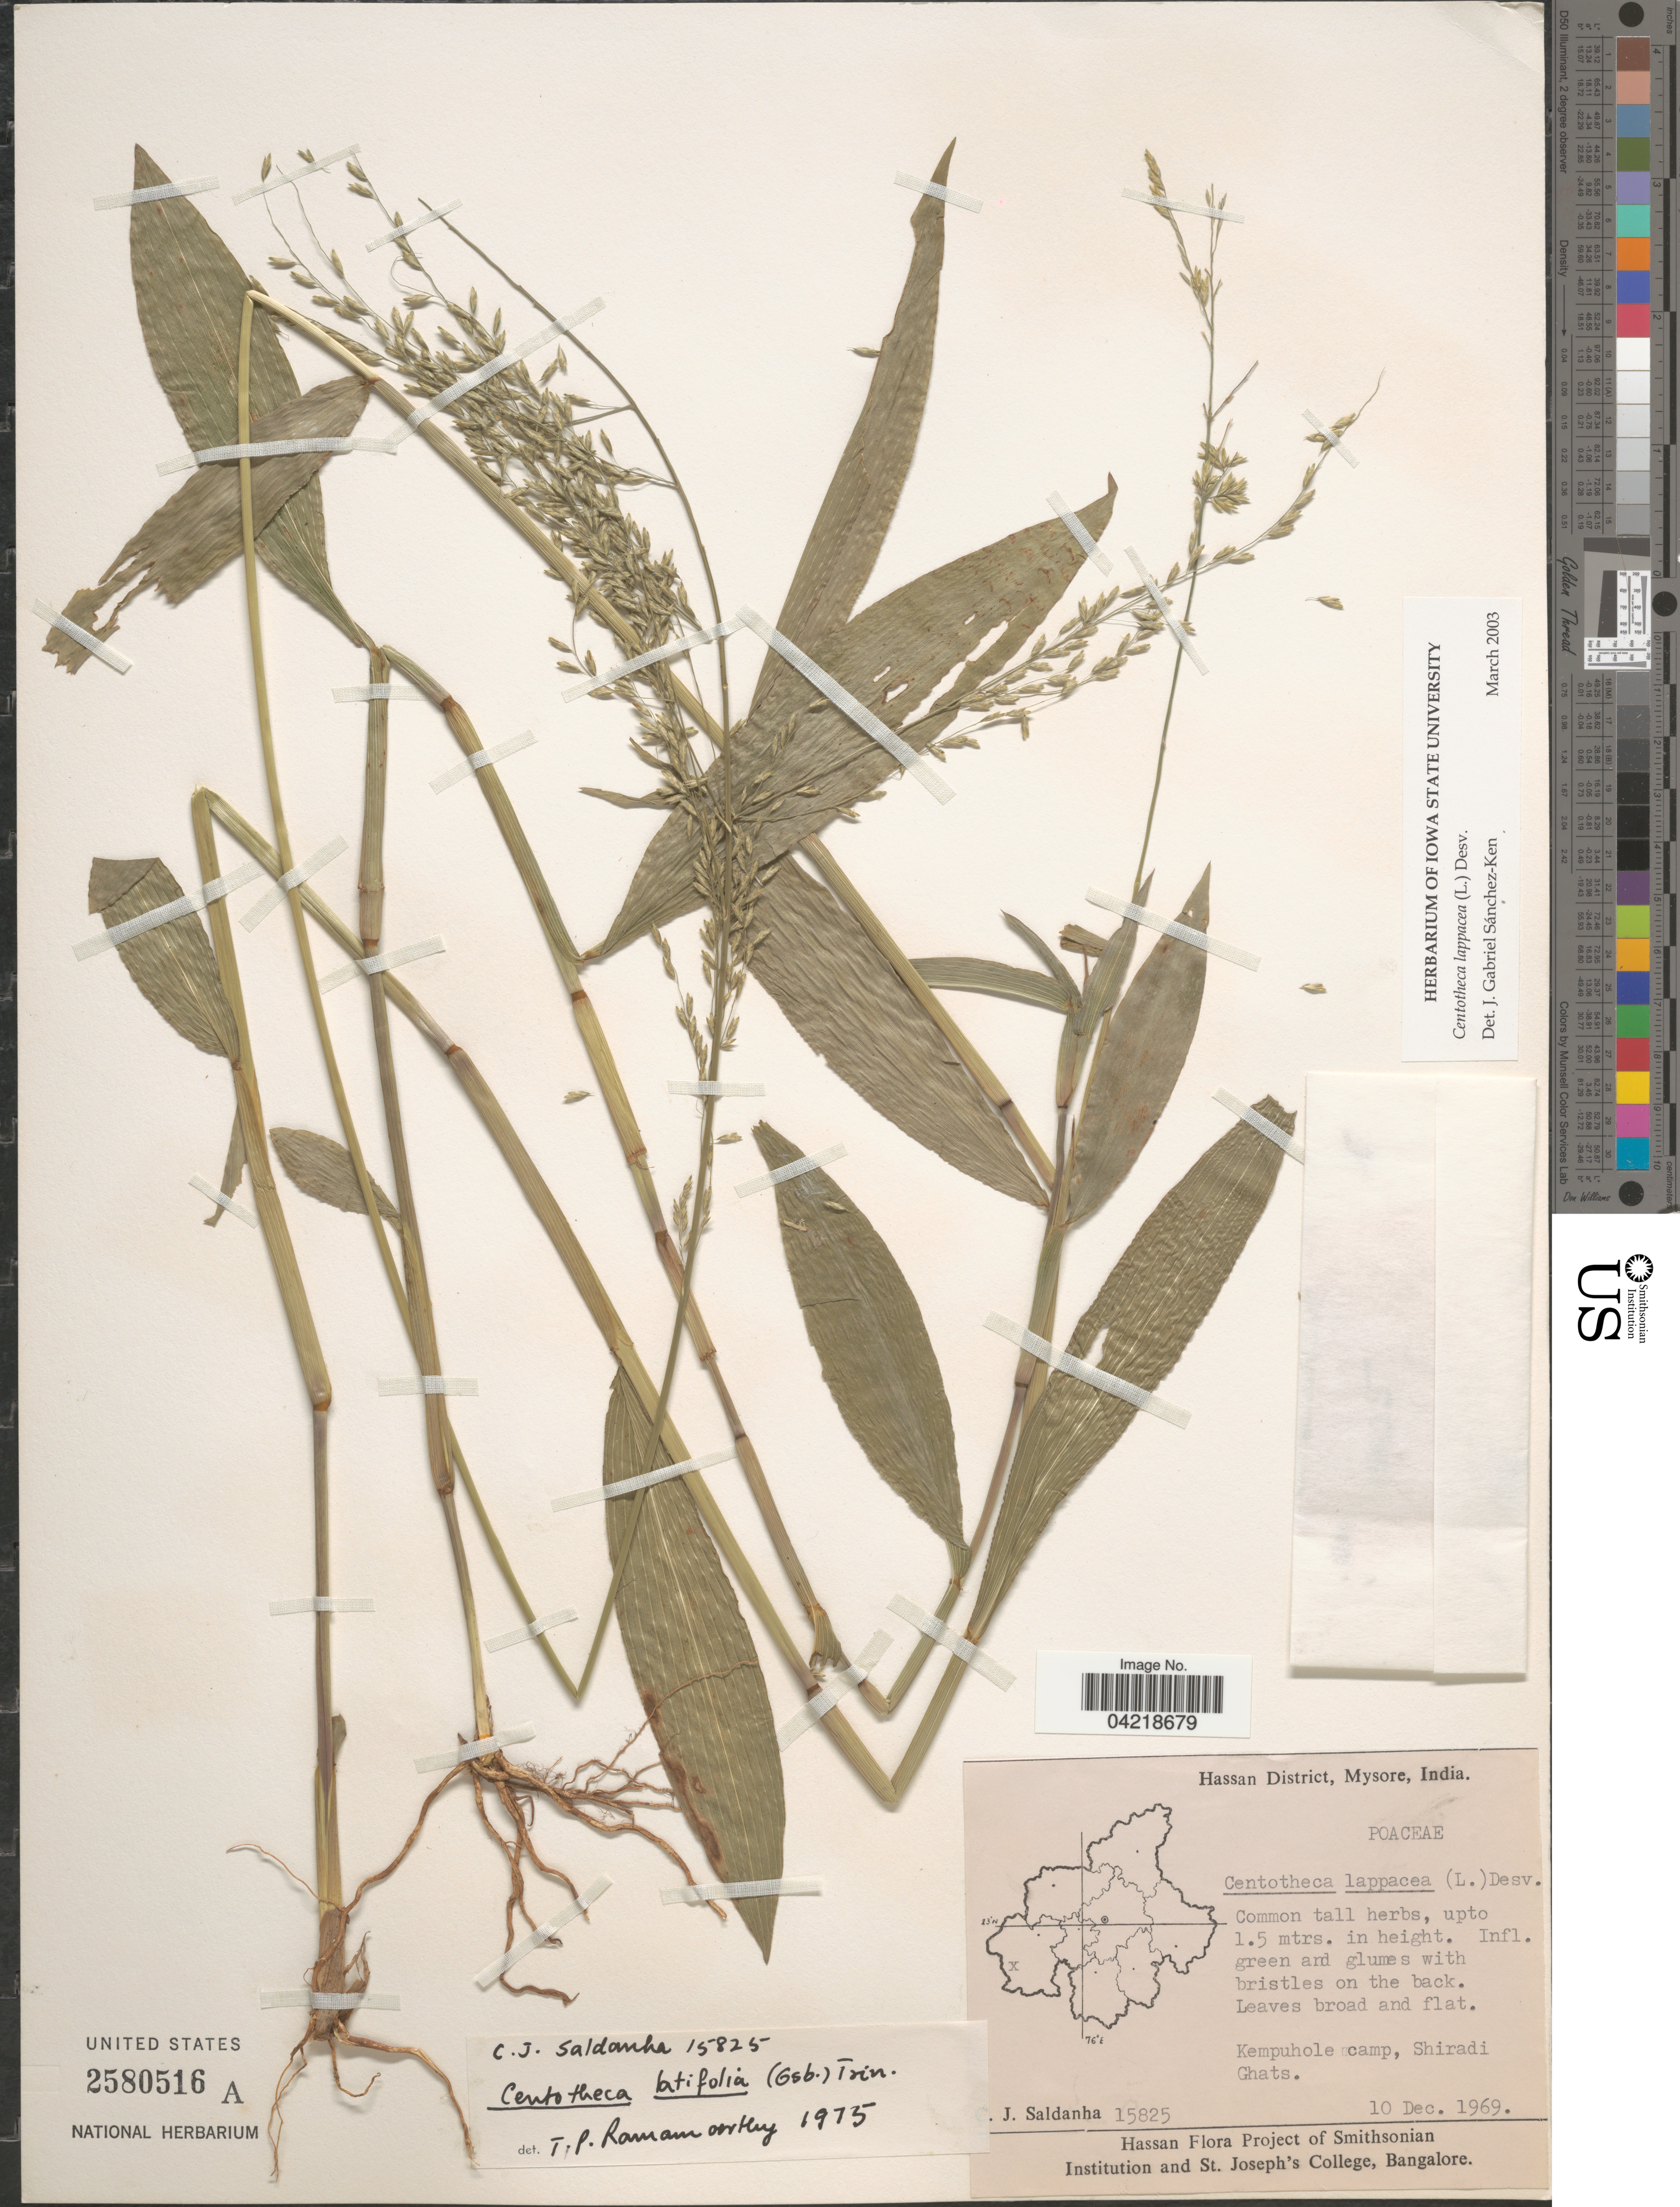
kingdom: Plantae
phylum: Tracheophyta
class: Liliopsida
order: Poales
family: Poaceae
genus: Centotheca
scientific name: Centotheca lappacea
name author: (L.) Desv.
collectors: J. Saldanha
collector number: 15825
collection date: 1969-12-10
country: India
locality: Hassan District, Mysore. Kempuhole camp, Shiradi Ghats.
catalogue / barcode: US 2580516A